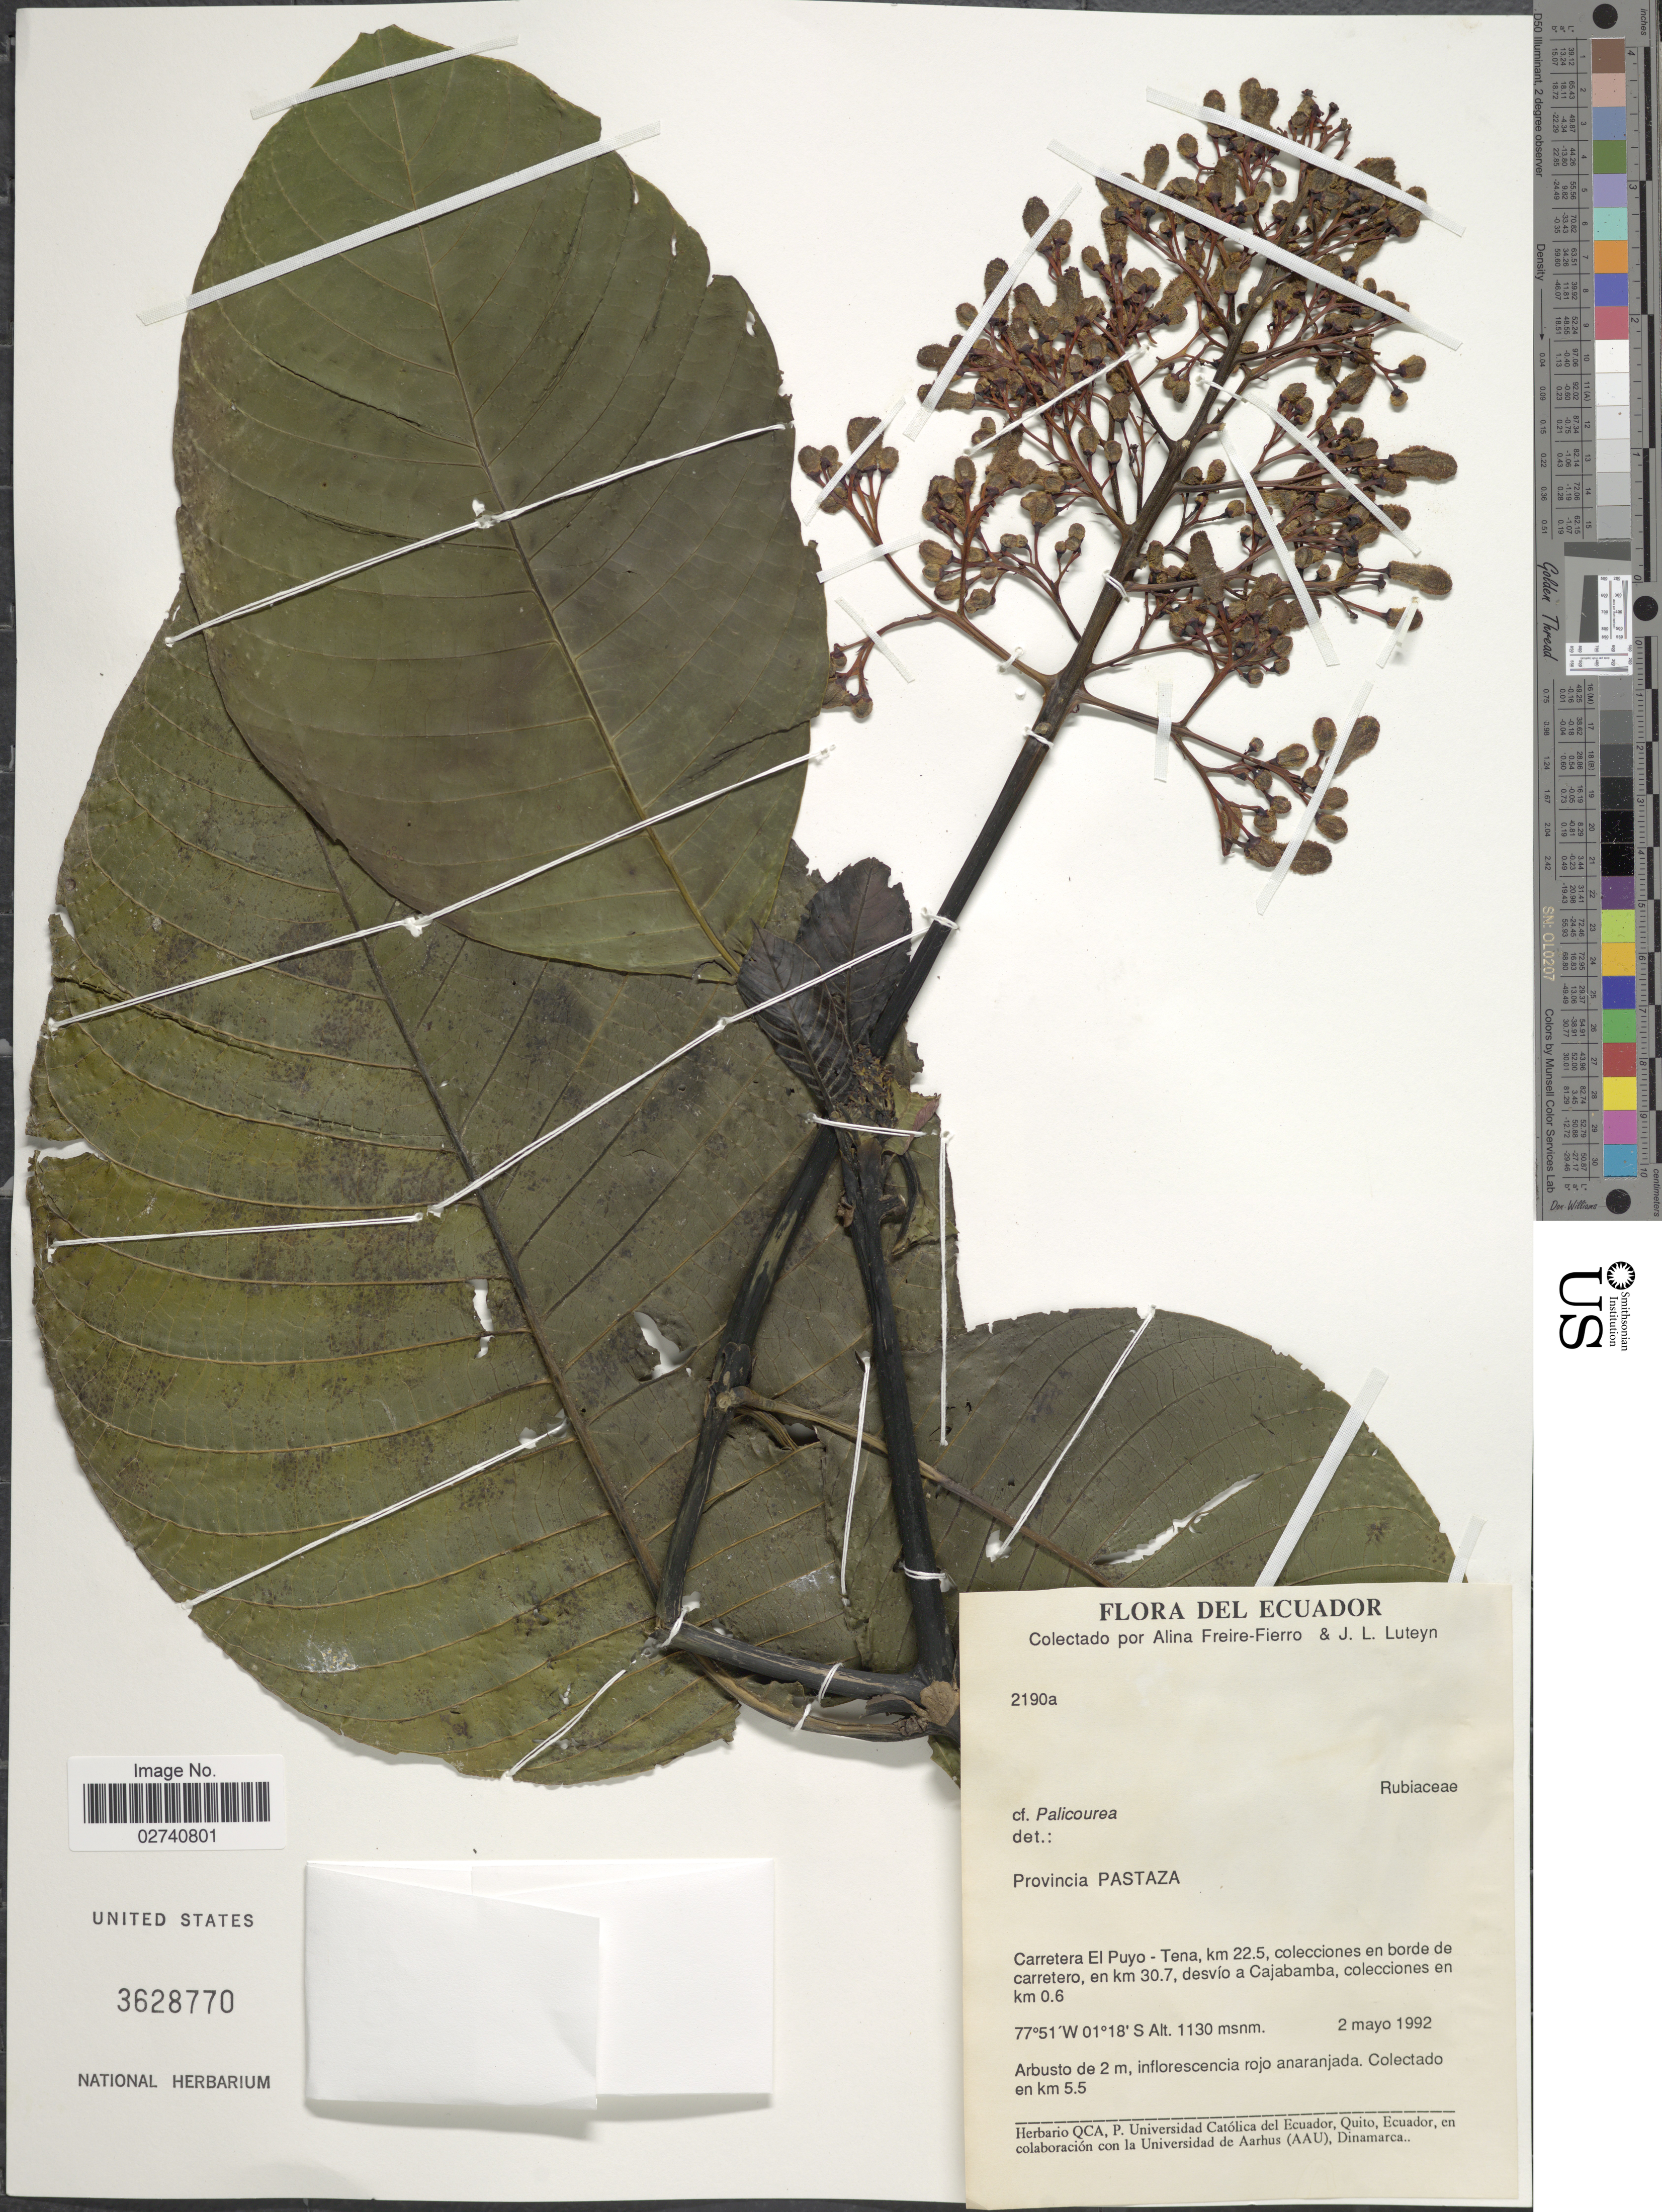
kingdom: Plantae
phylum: Tracheophyta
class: Magnoliopsida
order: Gentianales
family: Rubiaceae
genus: Palicourea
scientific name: Palicourea sp.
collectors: A. Freire-Fierro & J. L. Luteyn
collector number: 2190a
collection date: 1992-05-02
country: Ecuador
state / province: Pastaza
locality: Carrertera El Puyo - Tena, km 22.5 collecciones en borde de carretero, en km 30.7, desvio a Cajabamba, colecciones en km 0.6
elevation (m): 1130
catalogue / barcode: US 3628770